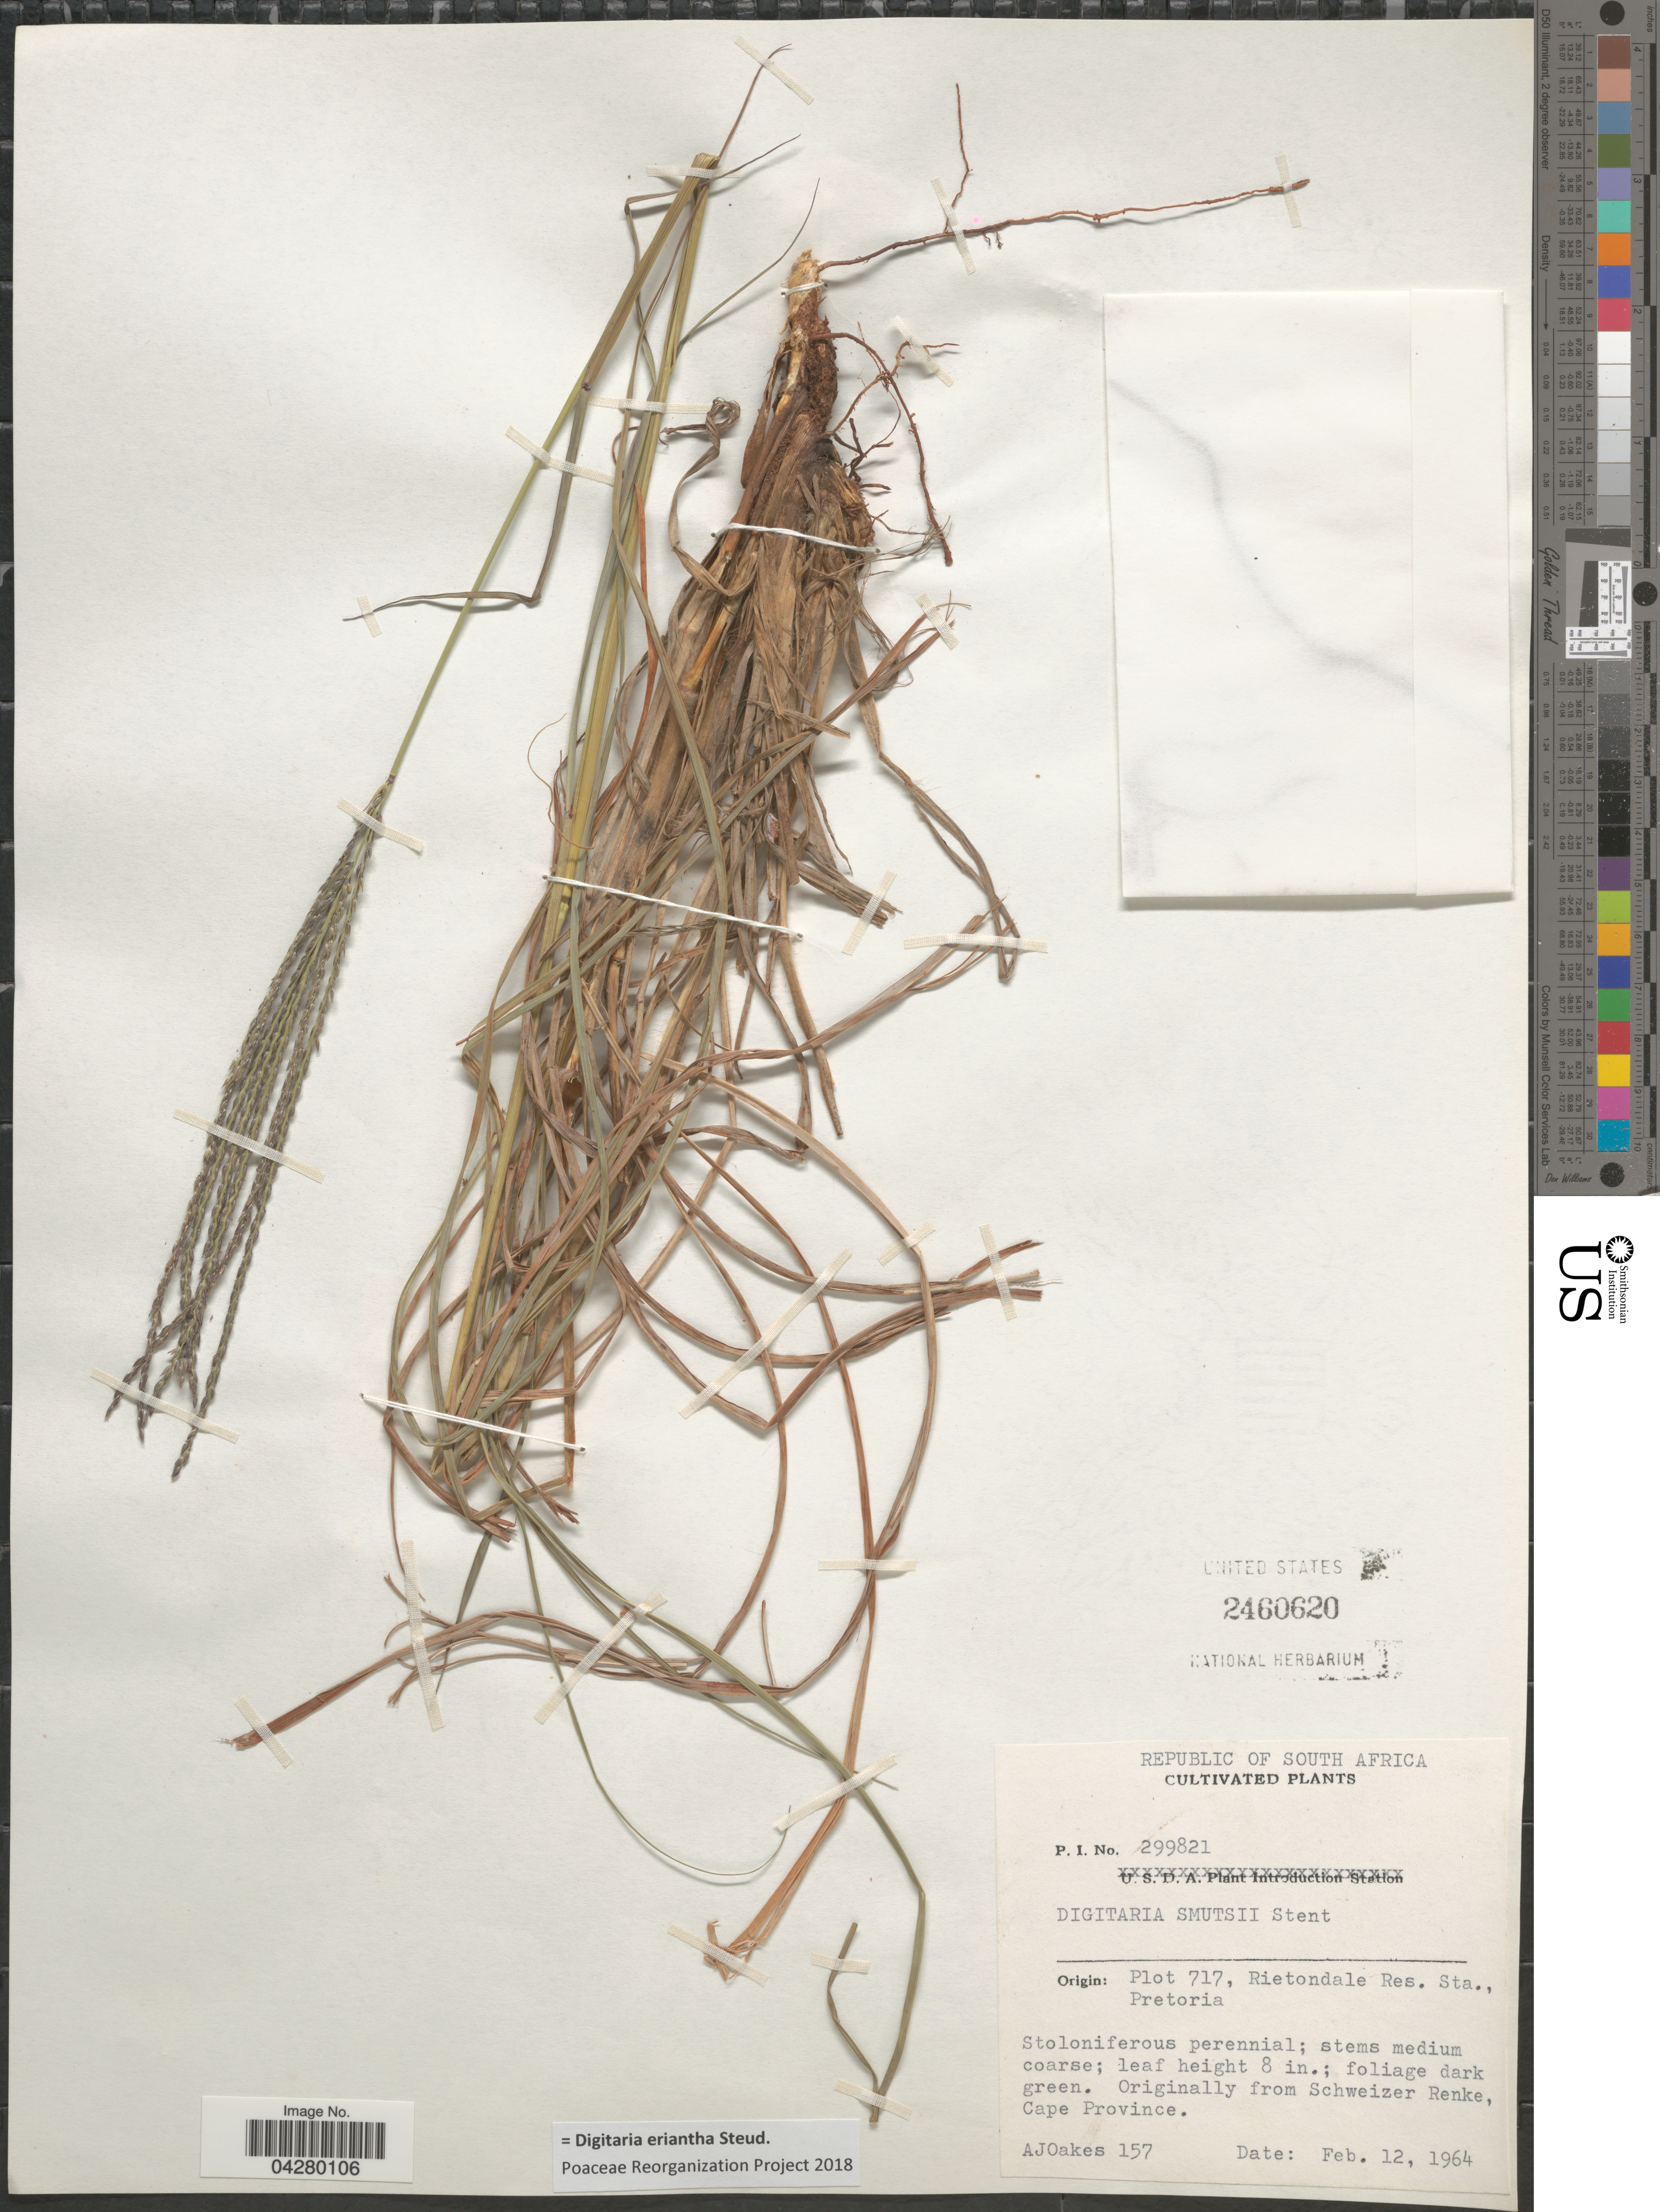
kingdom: Plantae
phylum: Tracheophyta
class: Liliopsida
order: Poales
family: Poaceae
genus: Digitaria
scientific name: Digitaria eriantha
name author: Steud.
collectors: A. Oakes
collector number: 157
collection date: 1964-02-12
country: South Africa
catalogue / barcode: US 2460620